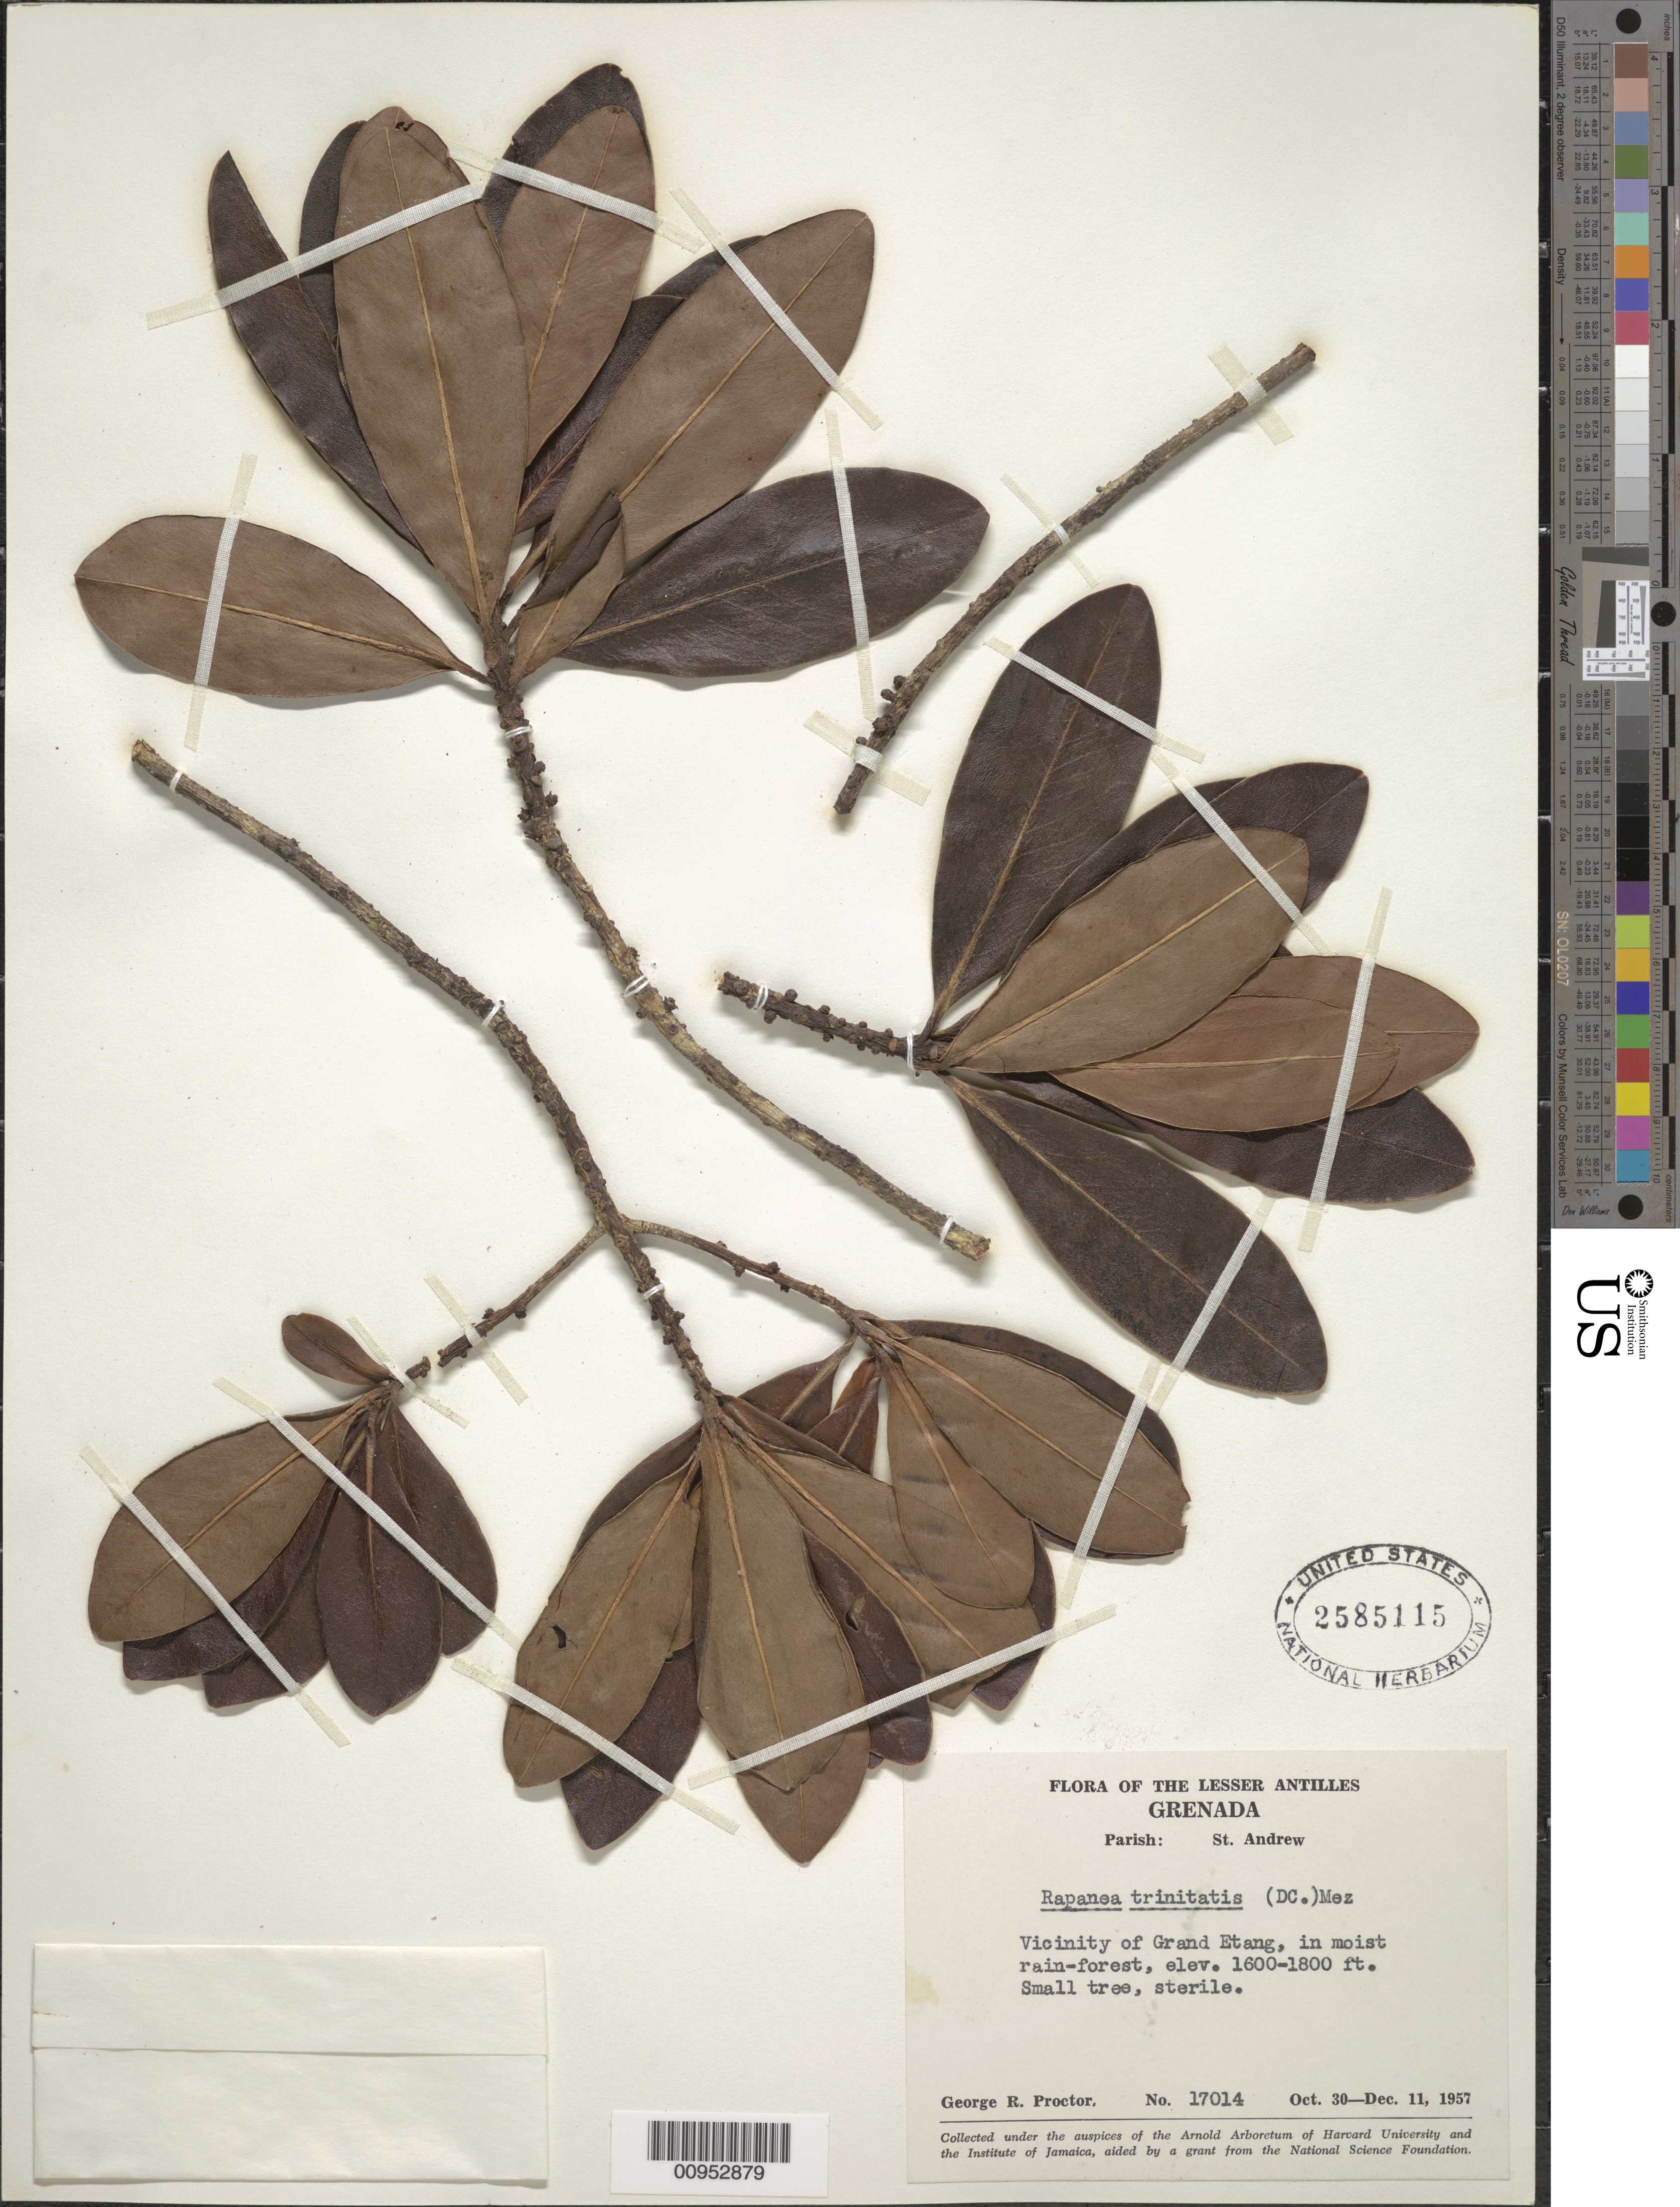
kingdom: Plantae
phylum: Tracheophyta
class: Magnoliopsida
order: Ericales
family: Primulaceae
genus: Myrsine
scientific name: Myrsine trinitatis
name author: A. DC.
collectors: G. R. Proctor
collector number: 17014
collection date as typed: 30 Oct 1957 to 11 Dec 1957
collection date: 1957-10-30/1957-12-11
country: Grenada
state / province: Saint Andrew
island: Grenada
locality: Vicinity of Grand Etang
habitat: In moist rain forest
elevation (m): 488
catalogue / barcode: US 2585115